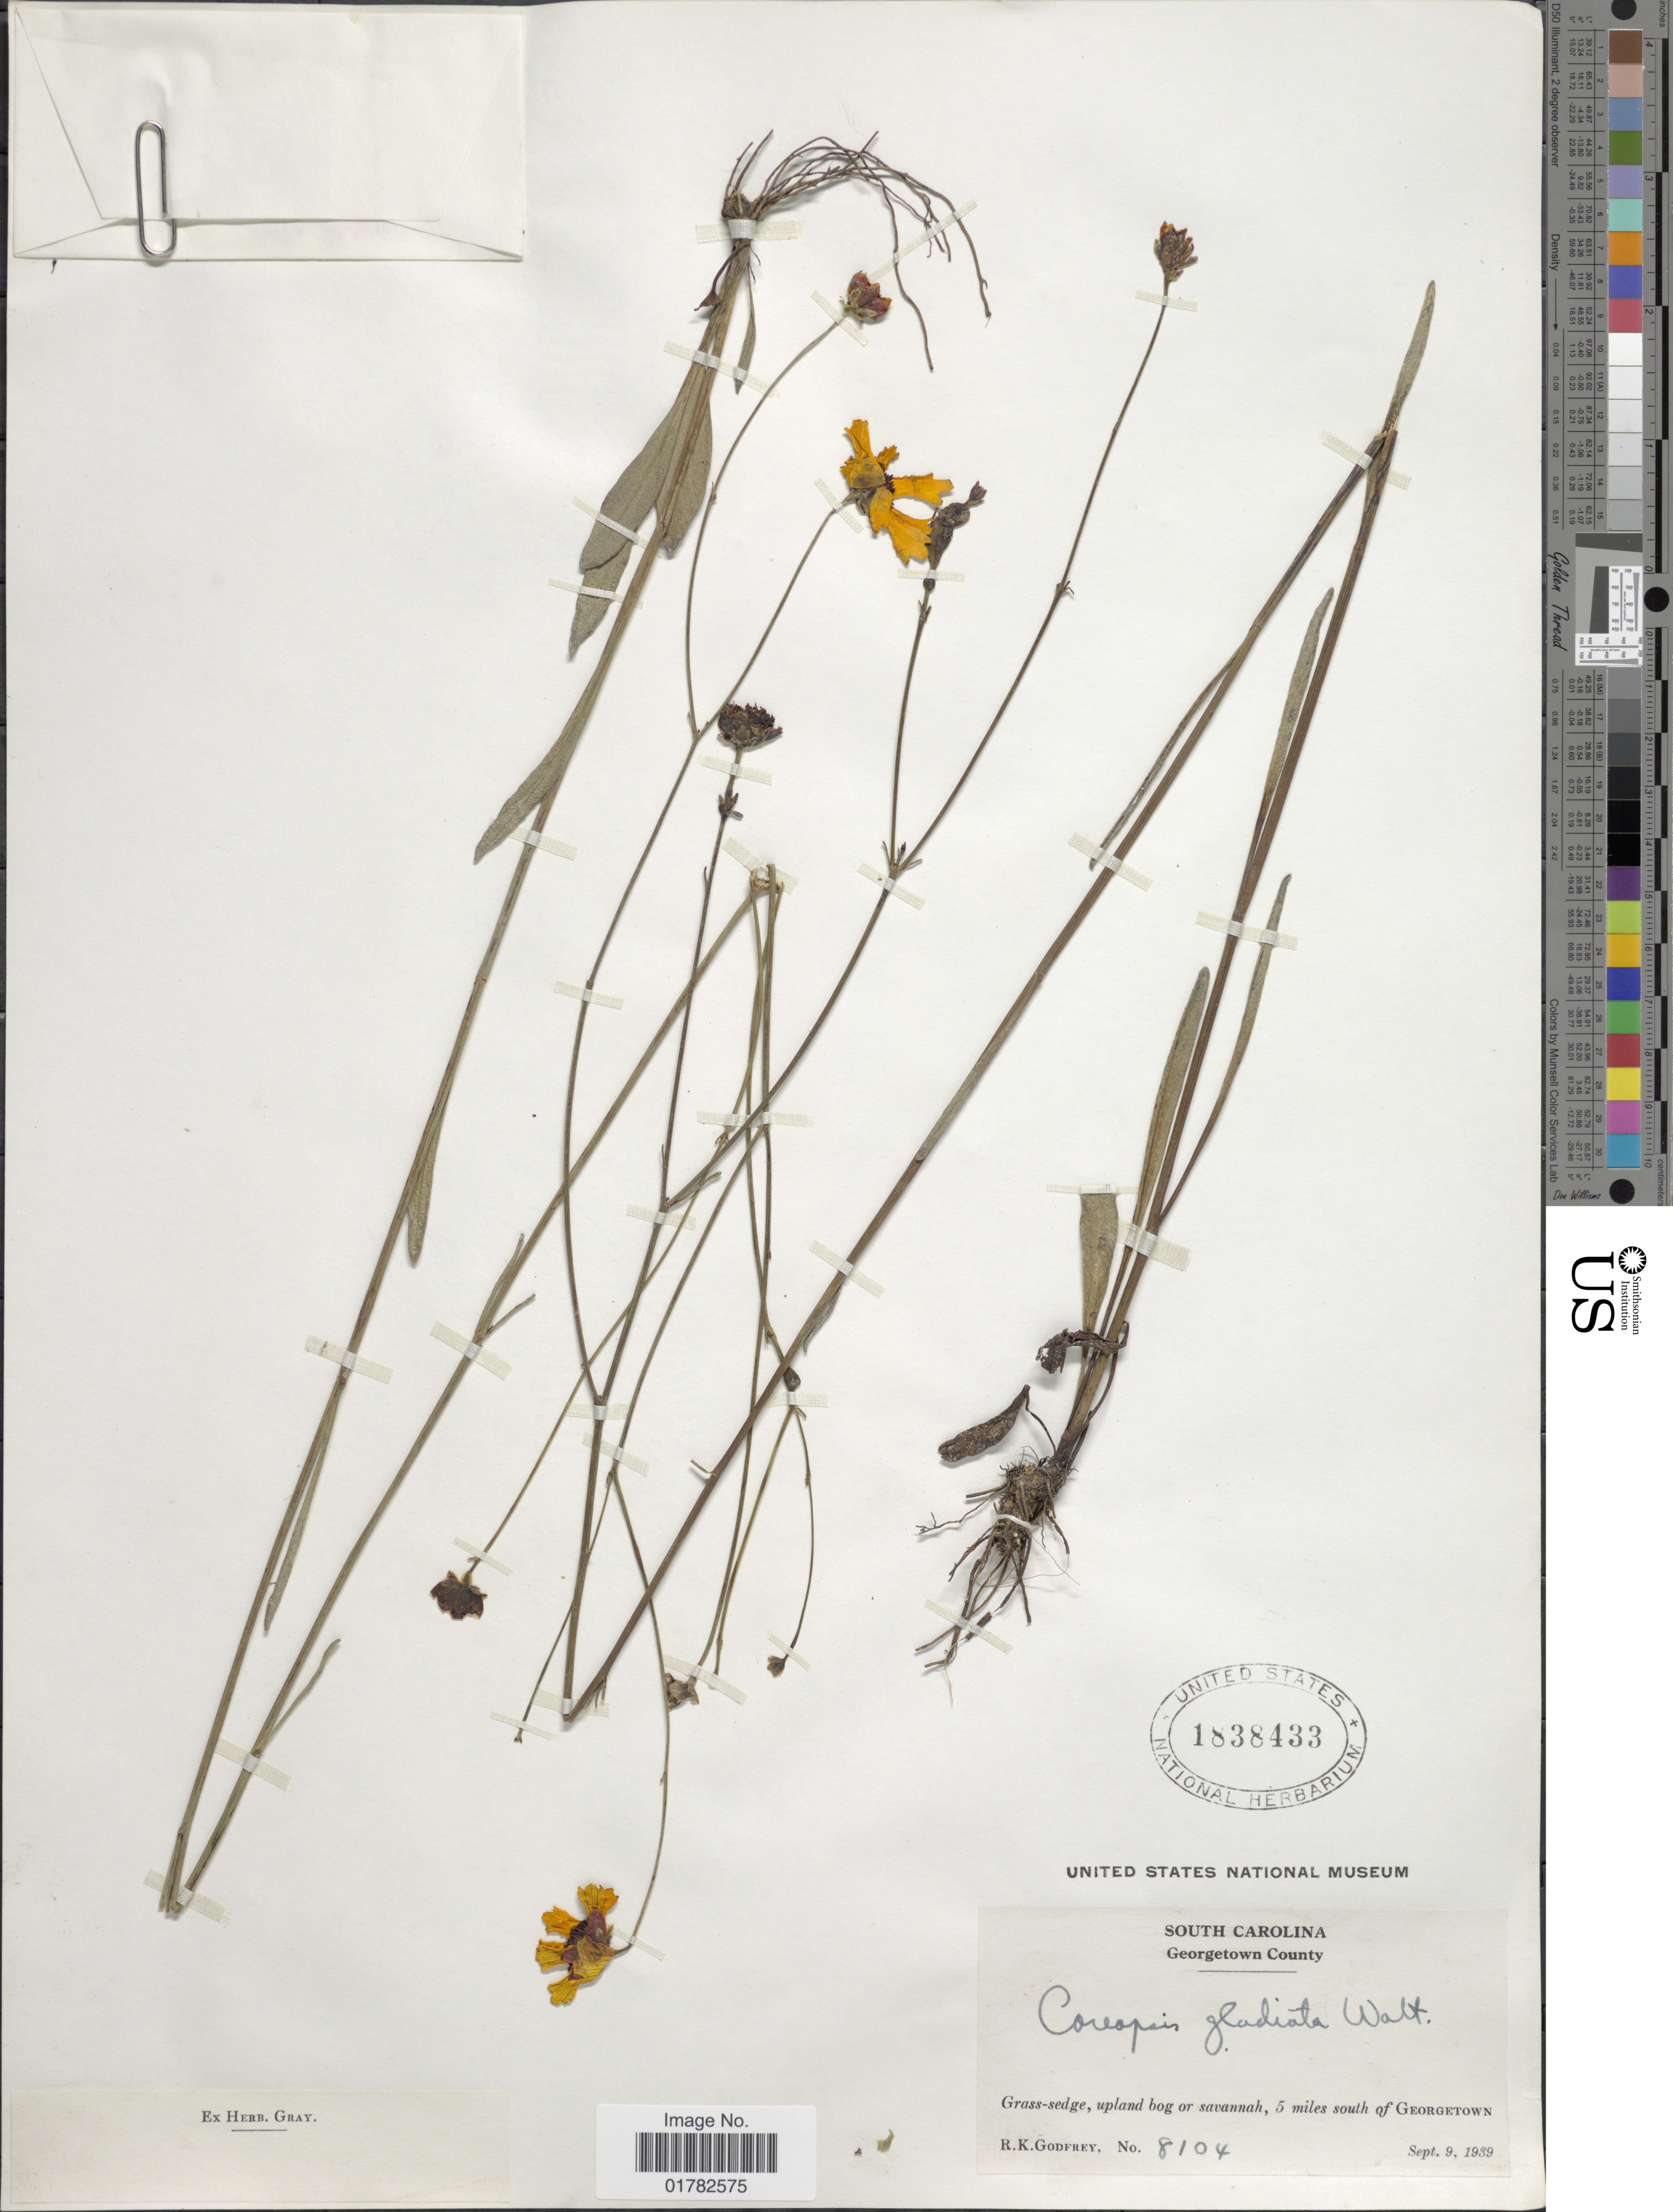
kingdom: Plantae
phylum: Tracheophyta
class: Magnoliopsida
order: Asterales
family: Asteraceae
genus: Coreopsis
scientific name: Coreopsis gladiata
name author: Walter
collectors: R. K. Godfrey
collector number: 8104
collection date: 1939-09-09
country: United States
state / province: South Carolina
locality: Georgetown County, grass-sedge, upland bog or savannah 5 miles south of Georgetown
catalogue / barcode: US 1838433